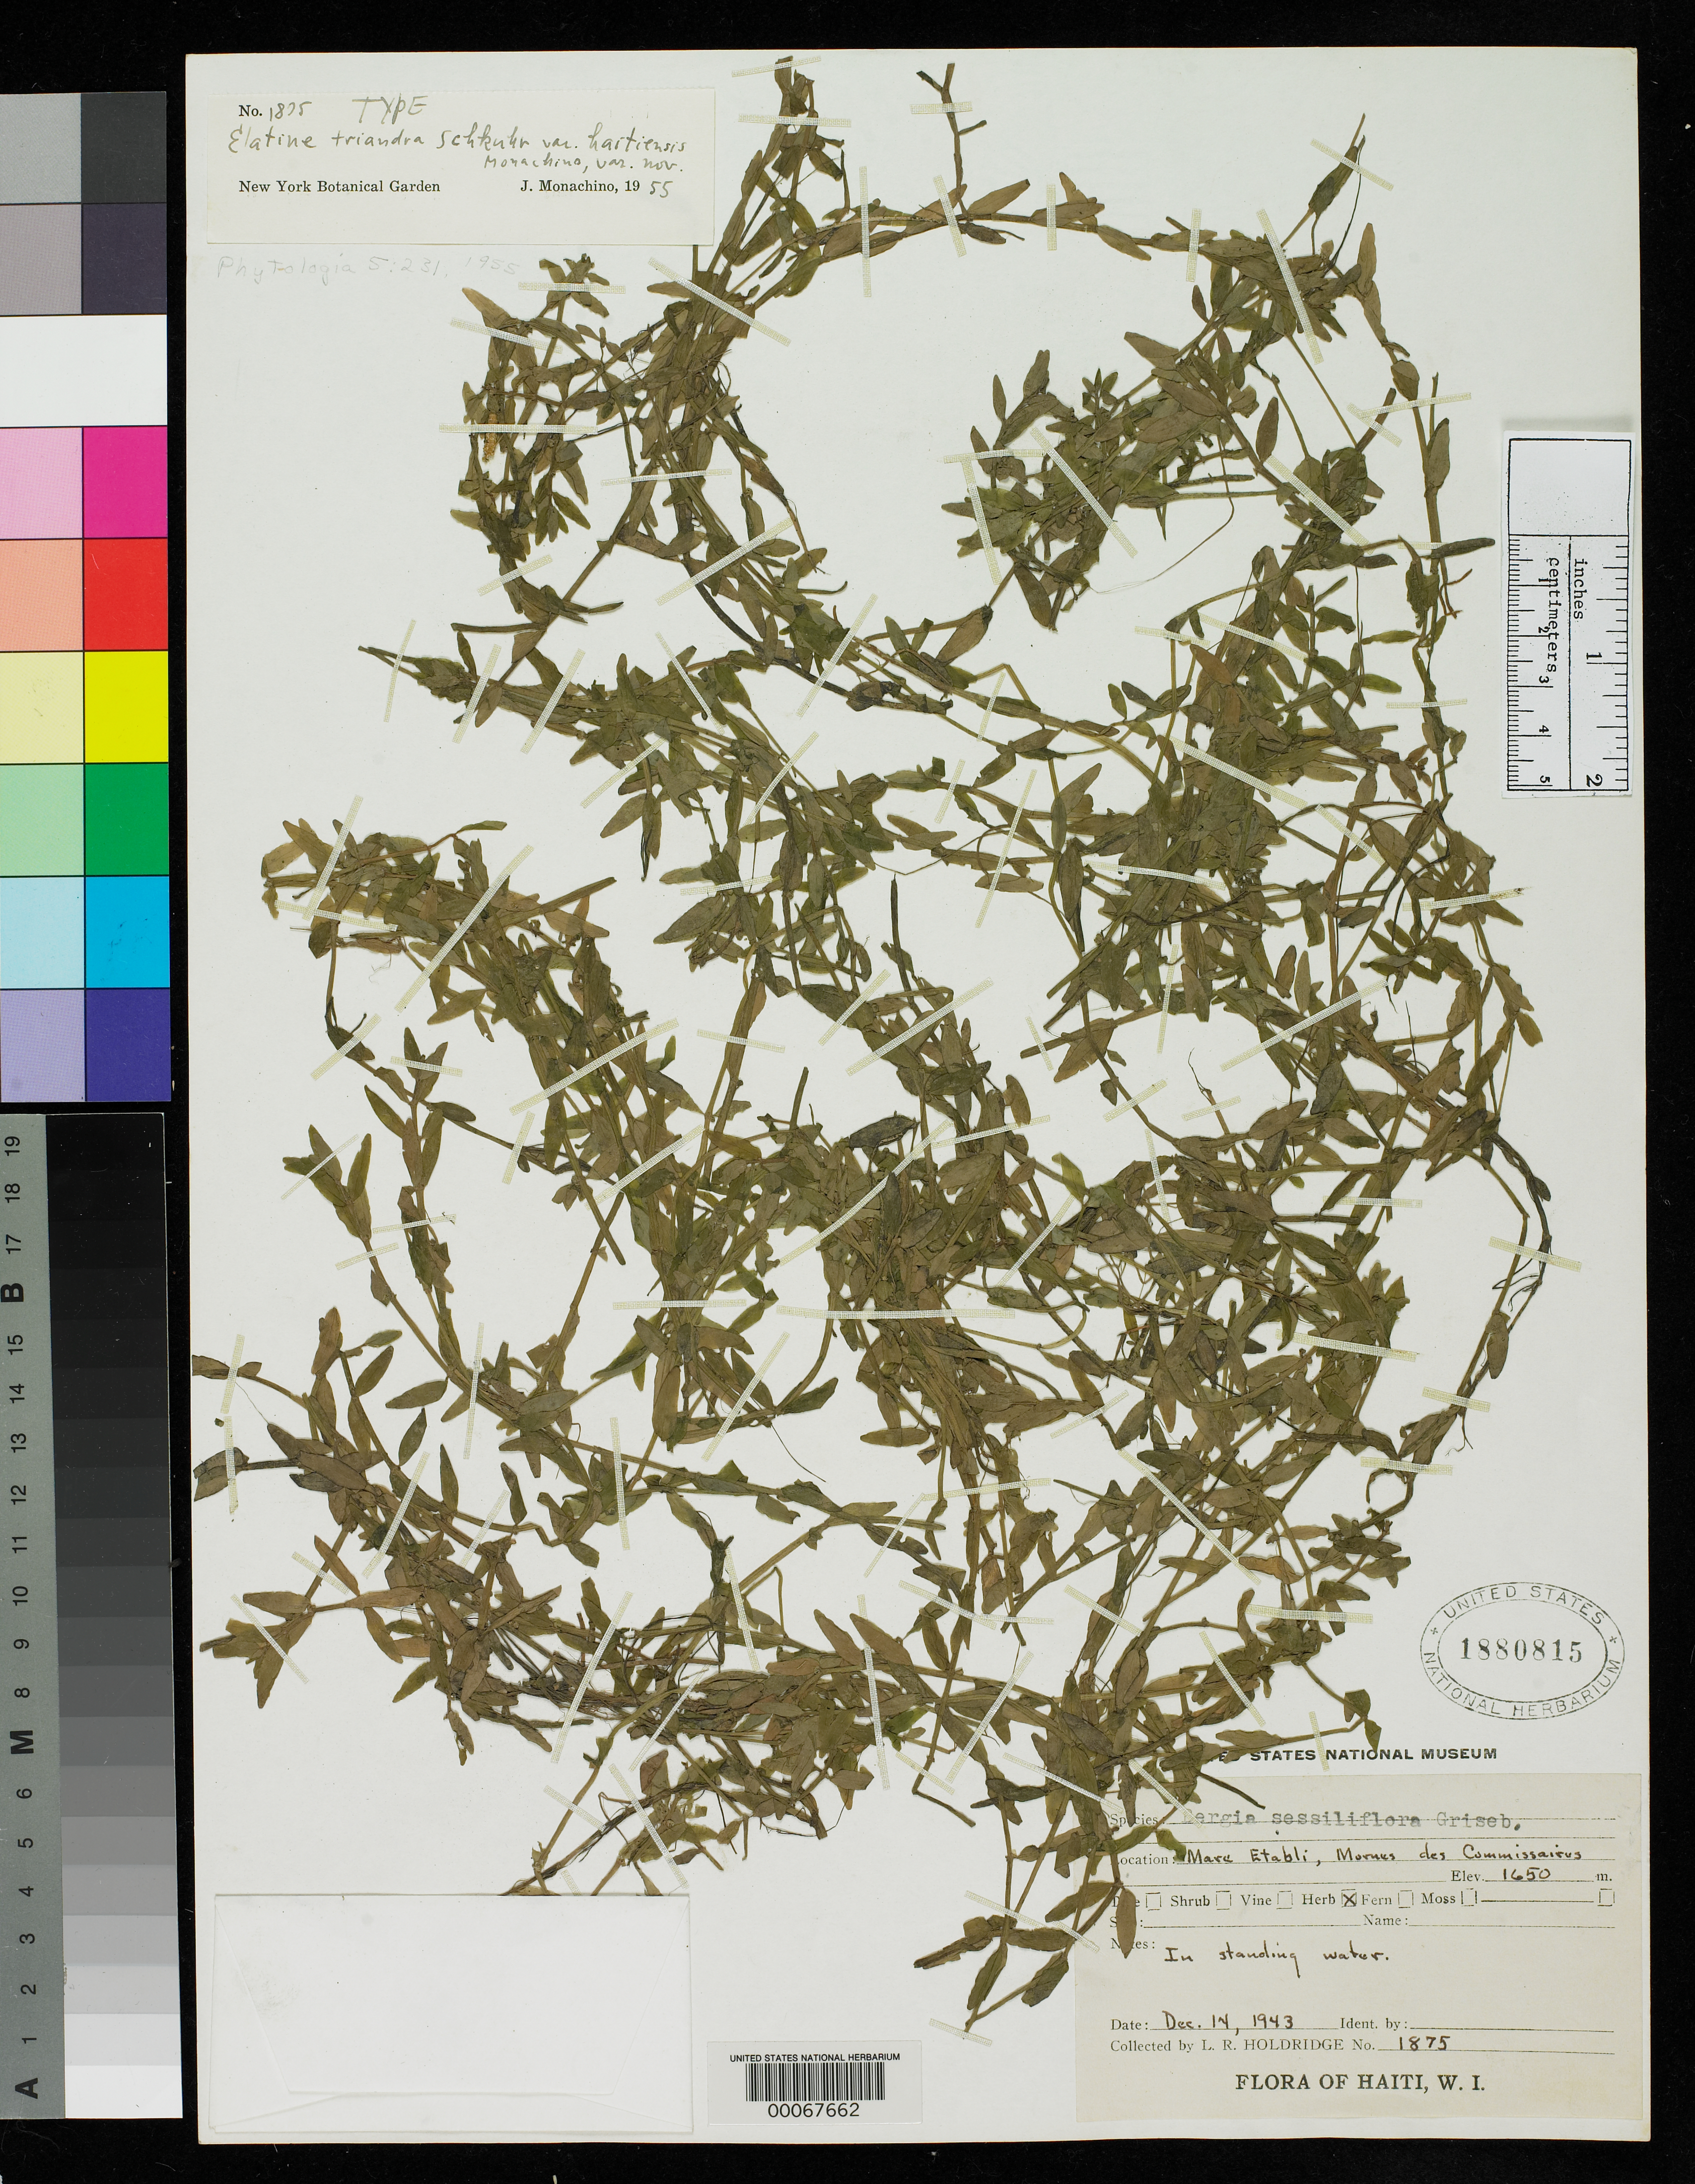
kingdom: Plantae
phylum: Tracheophyta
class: Magnoliopsida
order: Malpighiales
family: Elatinaceae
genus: Elatine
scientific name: Elatine triandra var. haitiensis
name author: Monach.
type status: Type Collection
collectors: L. Holdridge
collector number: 1875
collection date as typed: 14 Dec 1943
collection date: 1943-12-14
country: Haiti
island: Hispaniola Island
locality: Morne des Commissaires, mare Etabli.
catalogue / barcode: US 1880815